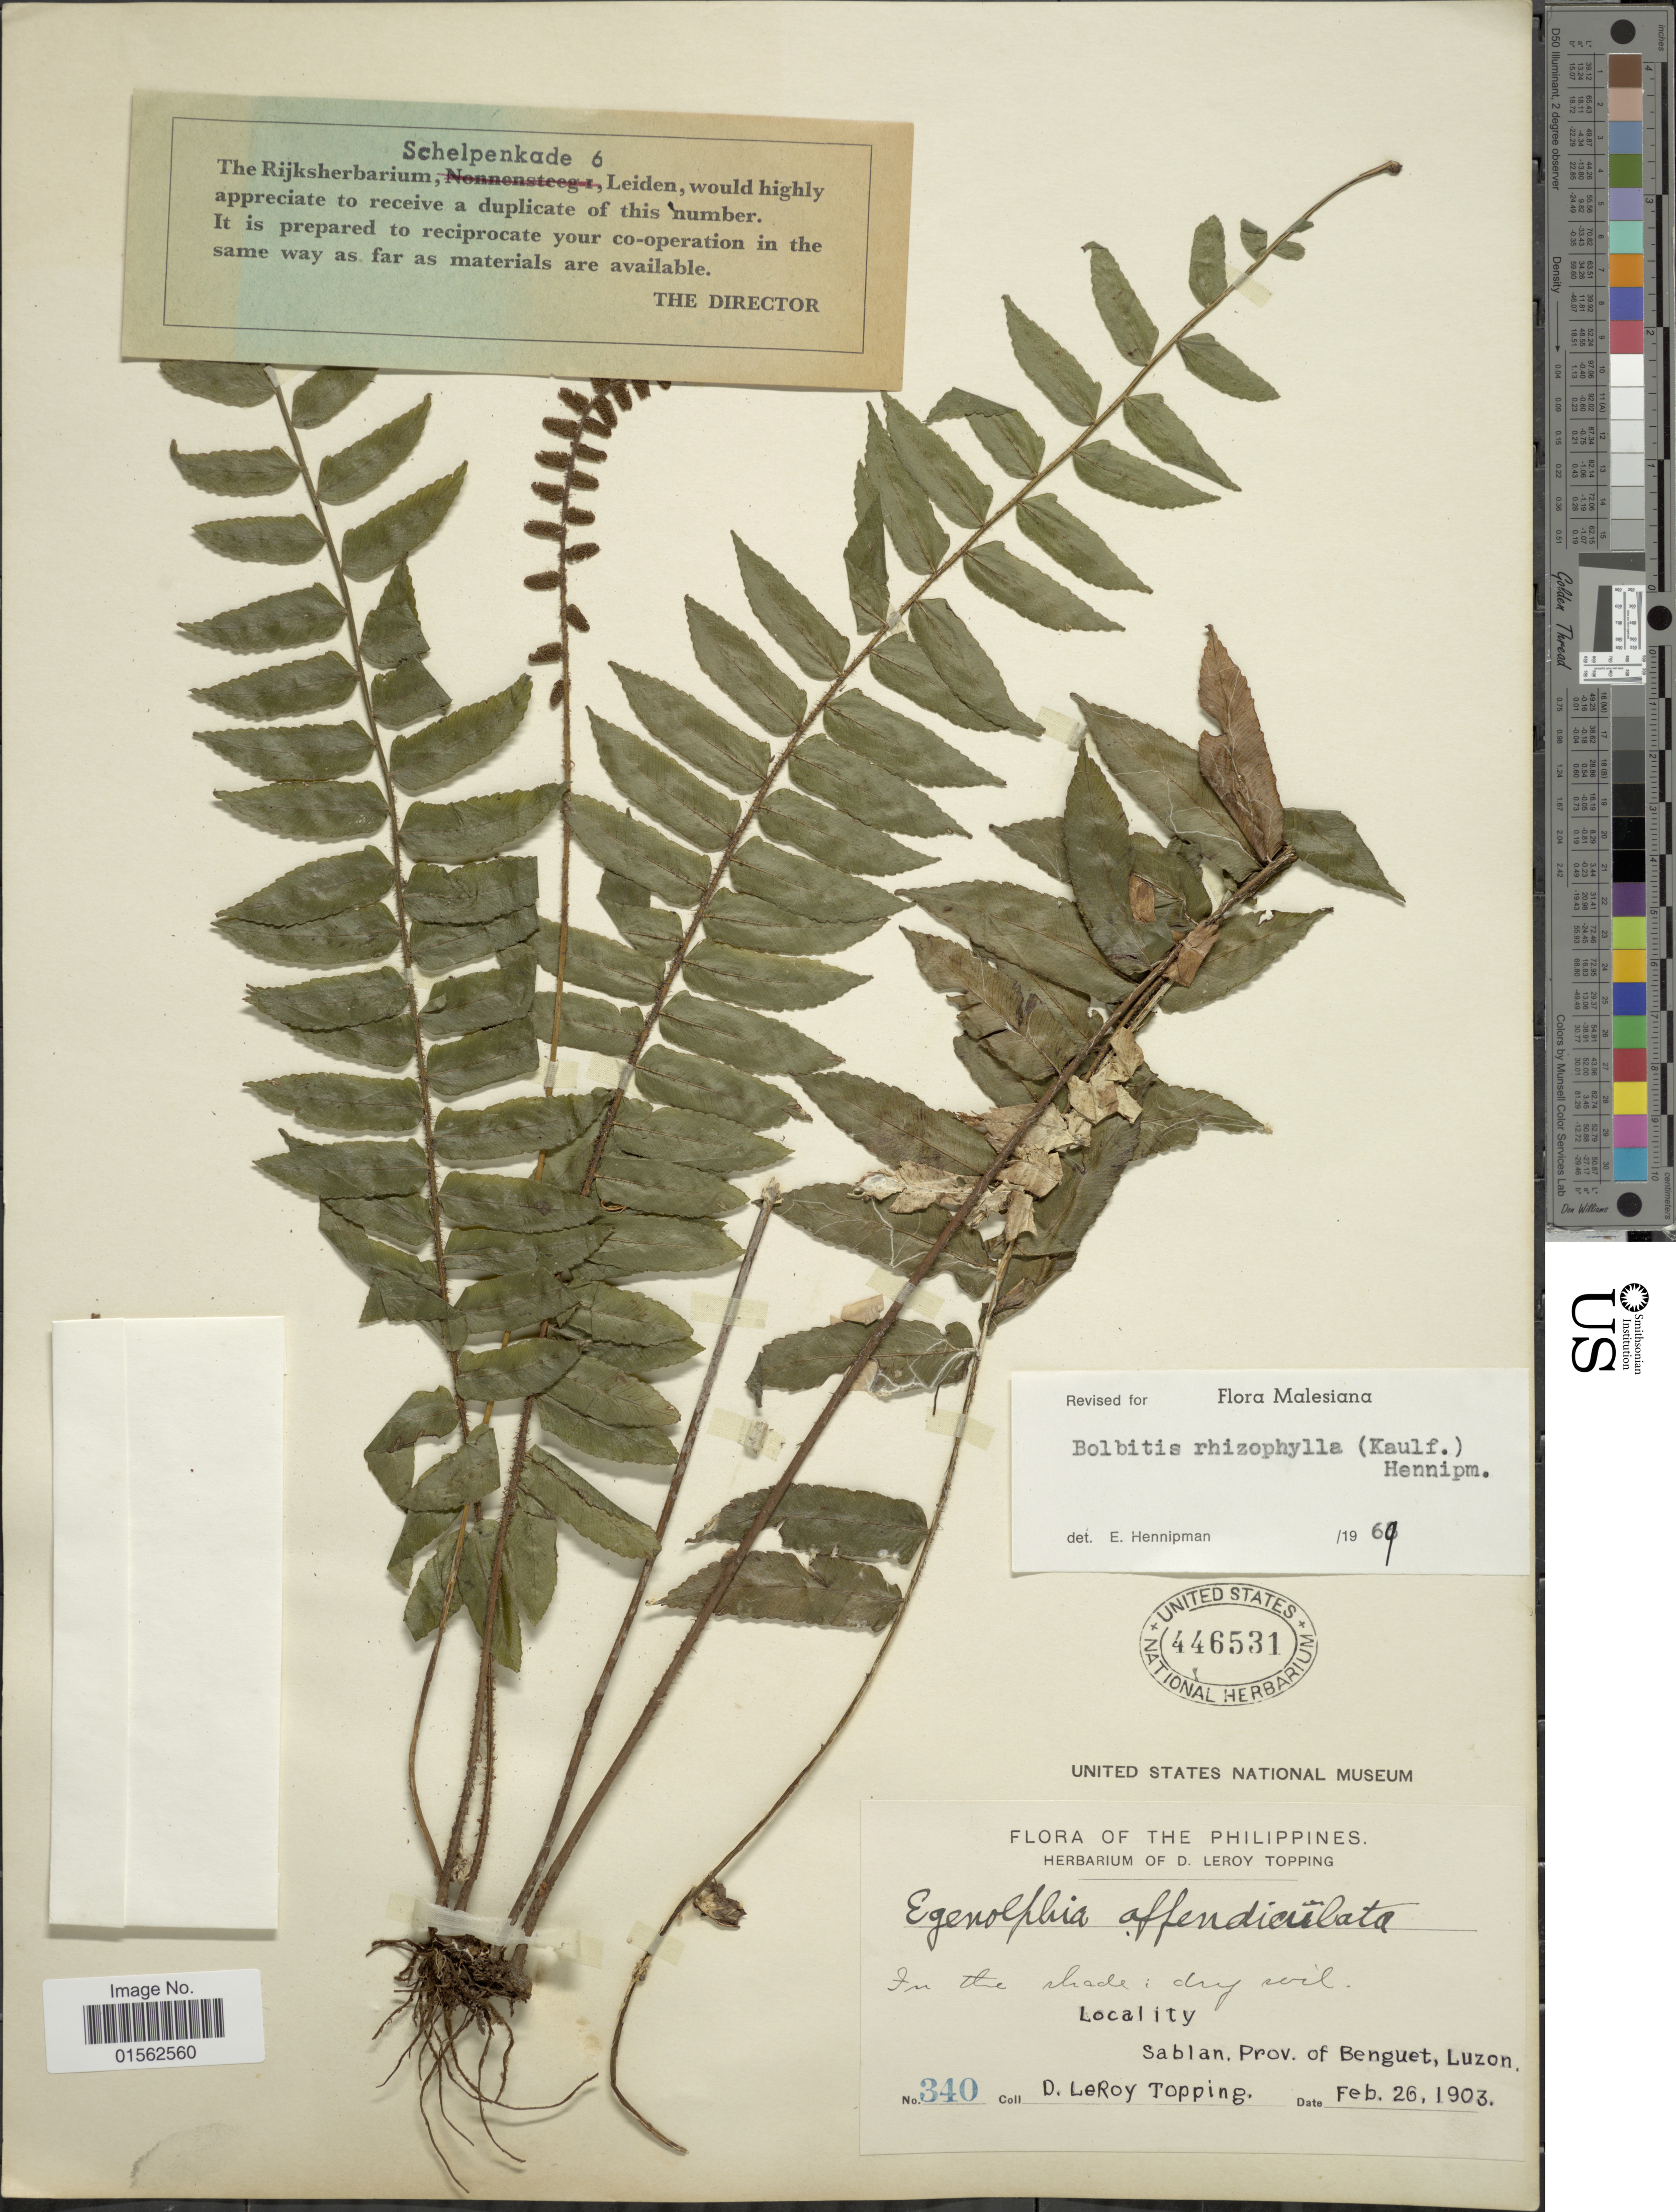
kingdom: Plantae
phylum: Tracheophyta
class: Polypodiopsida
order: Polypodiales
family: Dryopteridaceae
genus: Bolbitis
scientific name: Bolbitis rhizophylla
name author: (Kaulf.) Hennipman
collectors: D. L. Topping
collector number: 340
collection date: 1903-02-26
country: Philippines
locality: Philippines, Sablan, Prov. of Benguet, Luzon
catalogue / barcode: US 446531